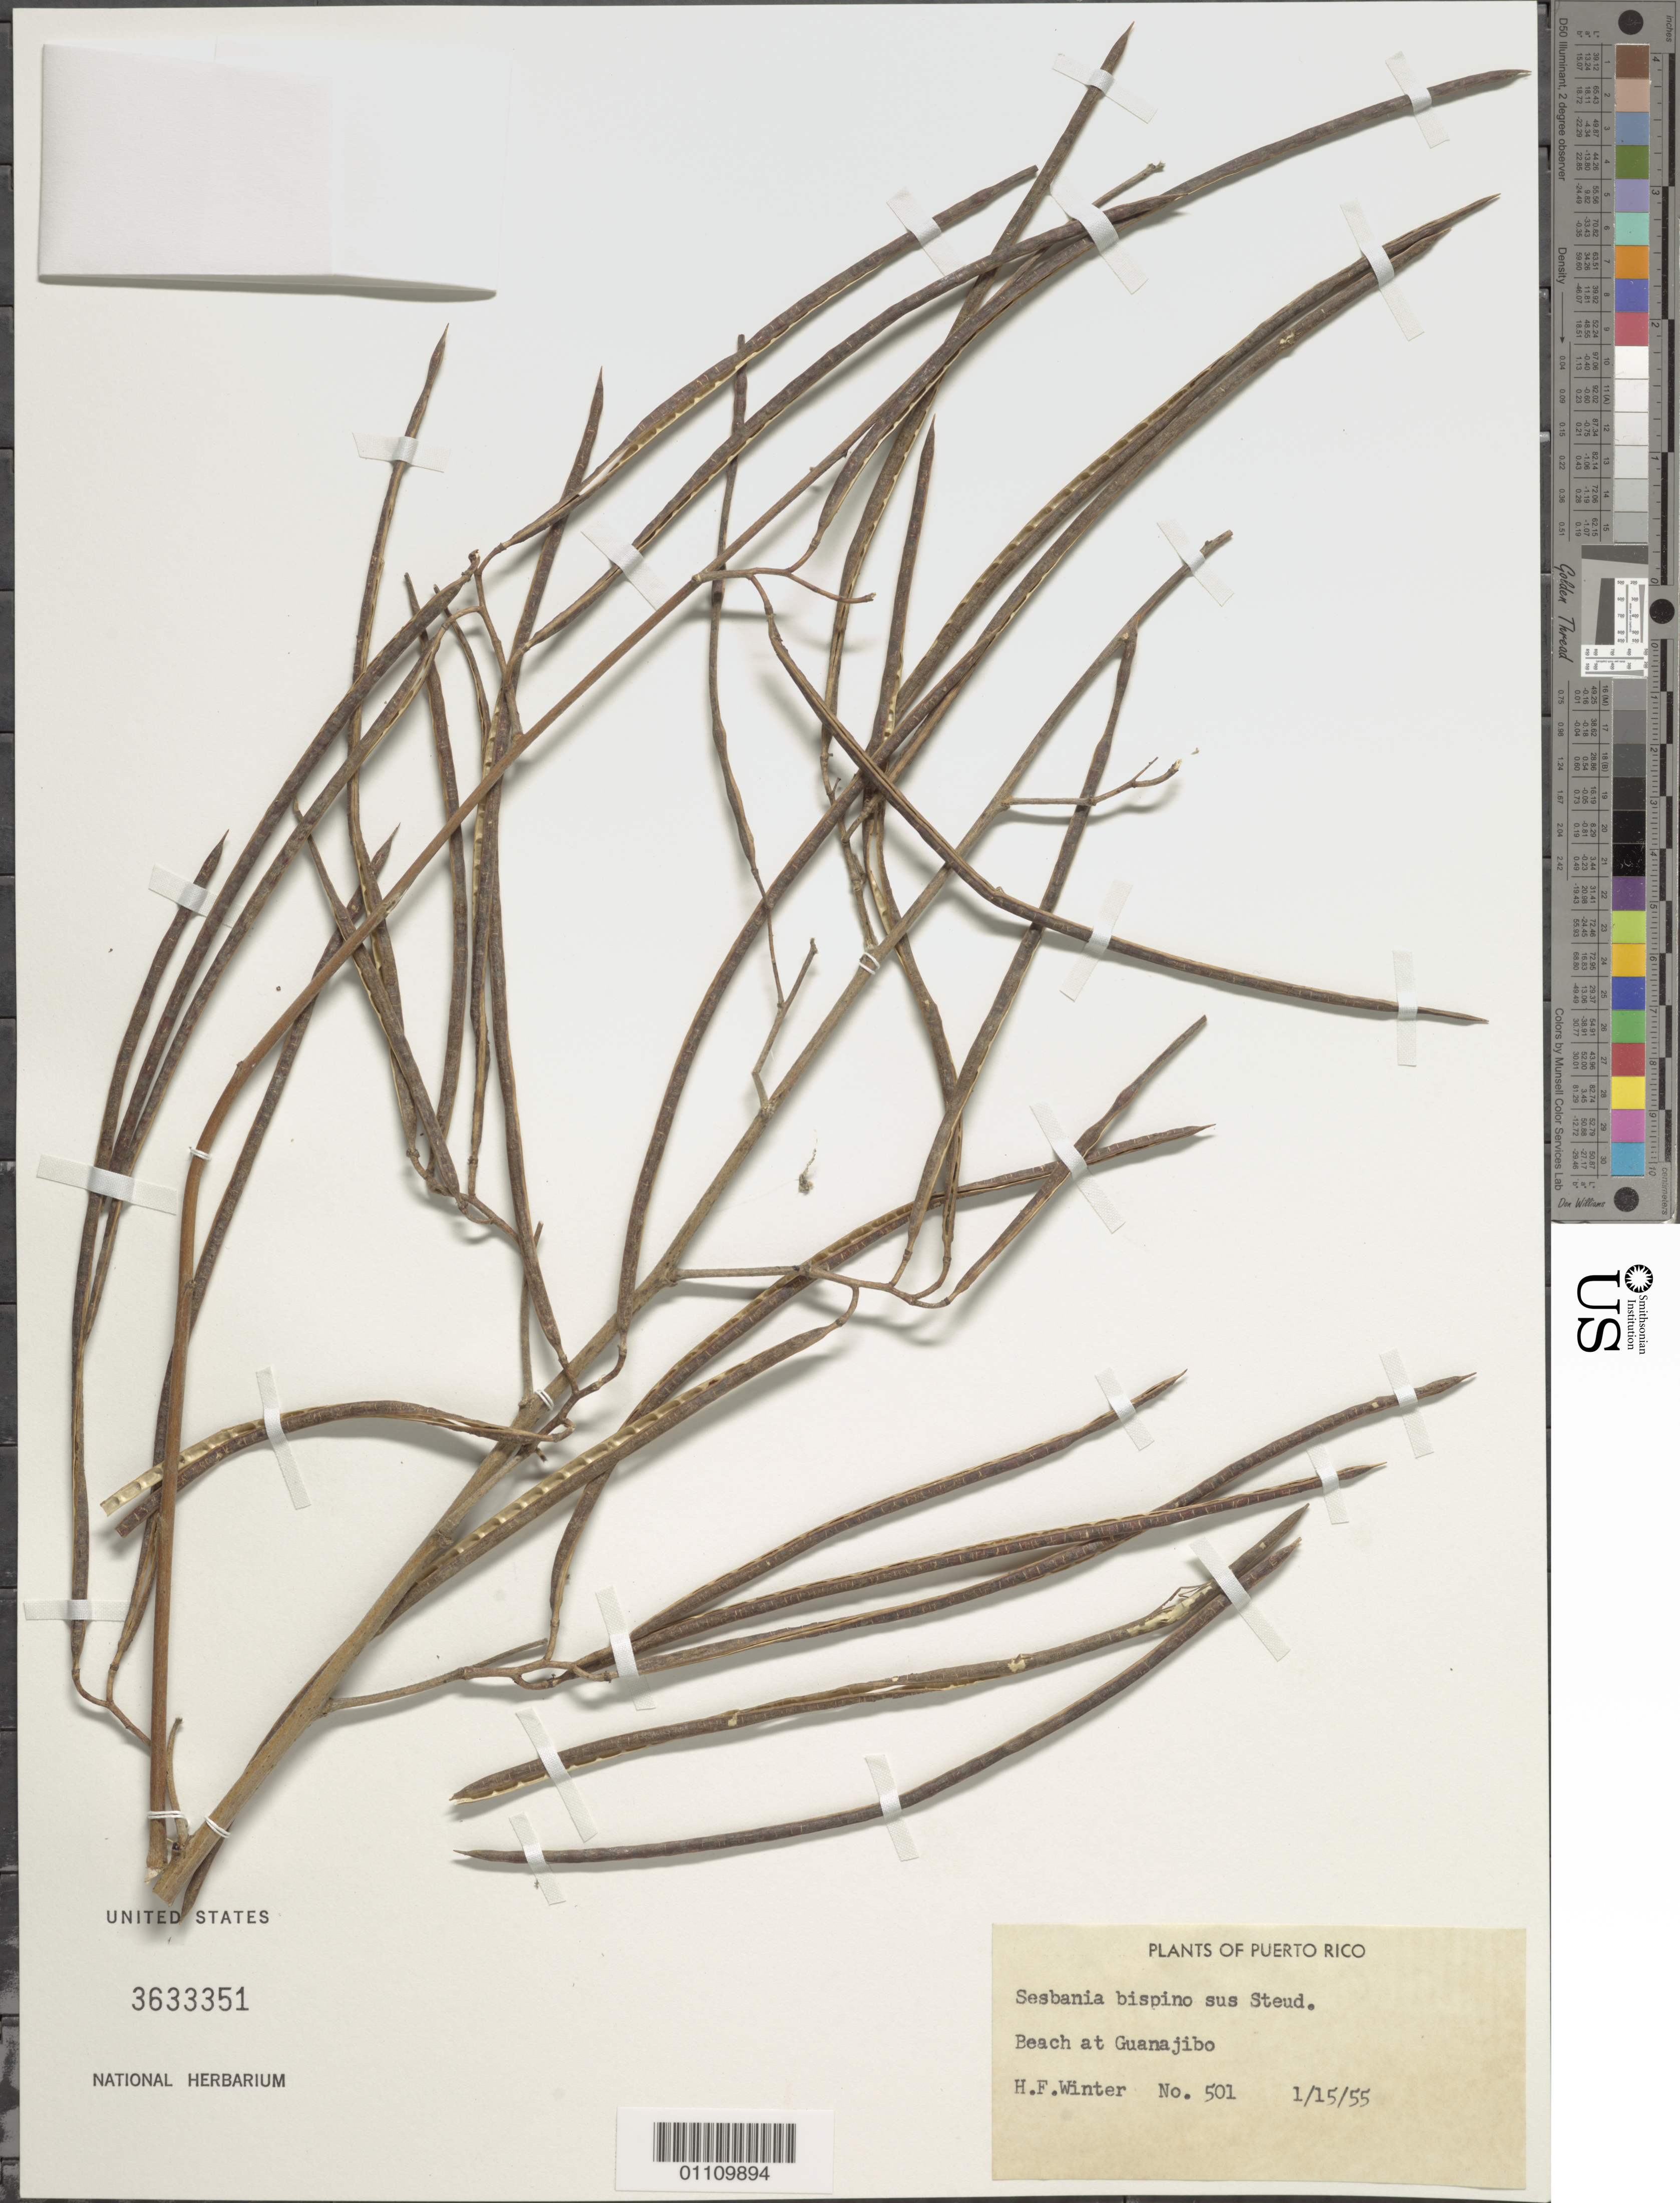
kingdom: Plantae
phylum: Tracheophyta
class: Magnoliopsida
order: Fabales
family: Fabaceae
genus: Sesbania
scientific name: Sesbania bispinosa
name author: (Jacq.) Steud.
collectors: H. Winters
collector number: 501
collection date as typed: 15 Jan 1955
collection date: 1955-01-15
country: Puerto Rico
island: Puerto Rico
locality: Guanajibo beach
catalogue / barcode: US 3633351